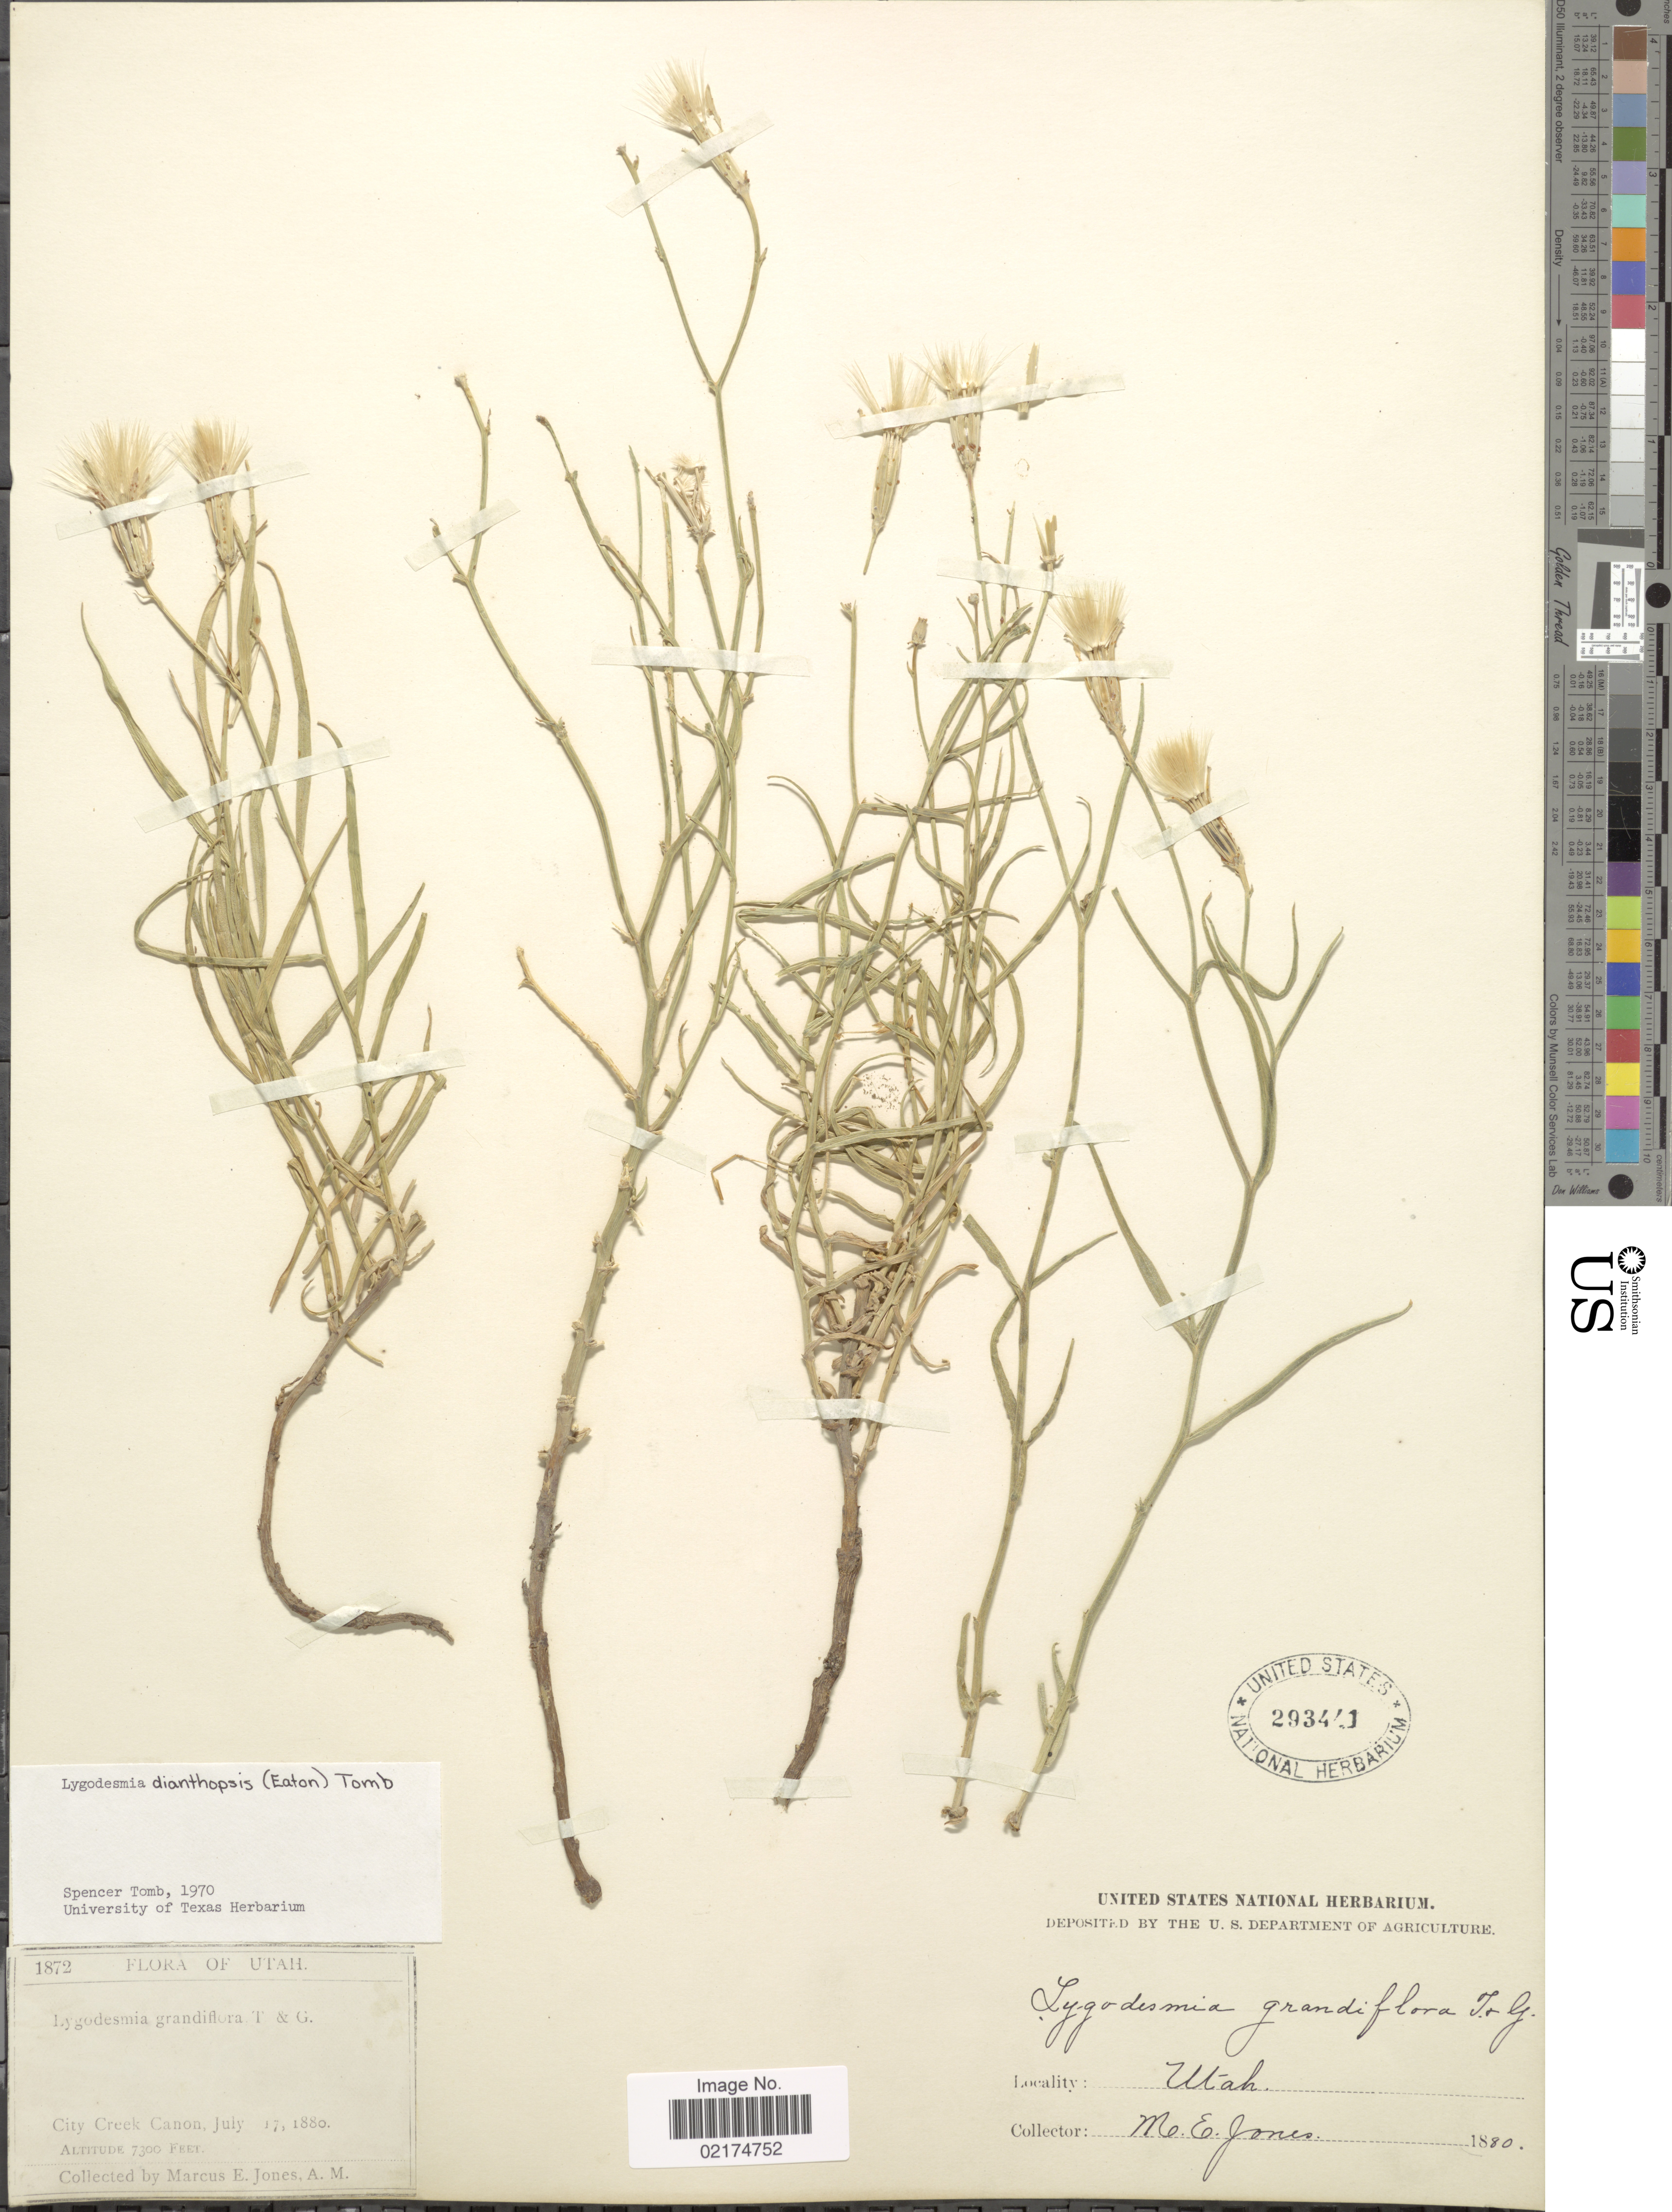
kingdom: Plantae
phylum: Tracheophyta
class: Magnoliopsida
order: Asterales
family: Asteraceae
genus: Lygodesmia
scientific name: Lygodesmia grandiflora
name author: Torr. & A. Gray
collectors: M. E. Jones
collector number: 1872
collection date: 1880-07-17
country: United States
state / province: Utah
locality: City Creek Canon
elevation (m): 2225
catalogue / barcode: US 293441